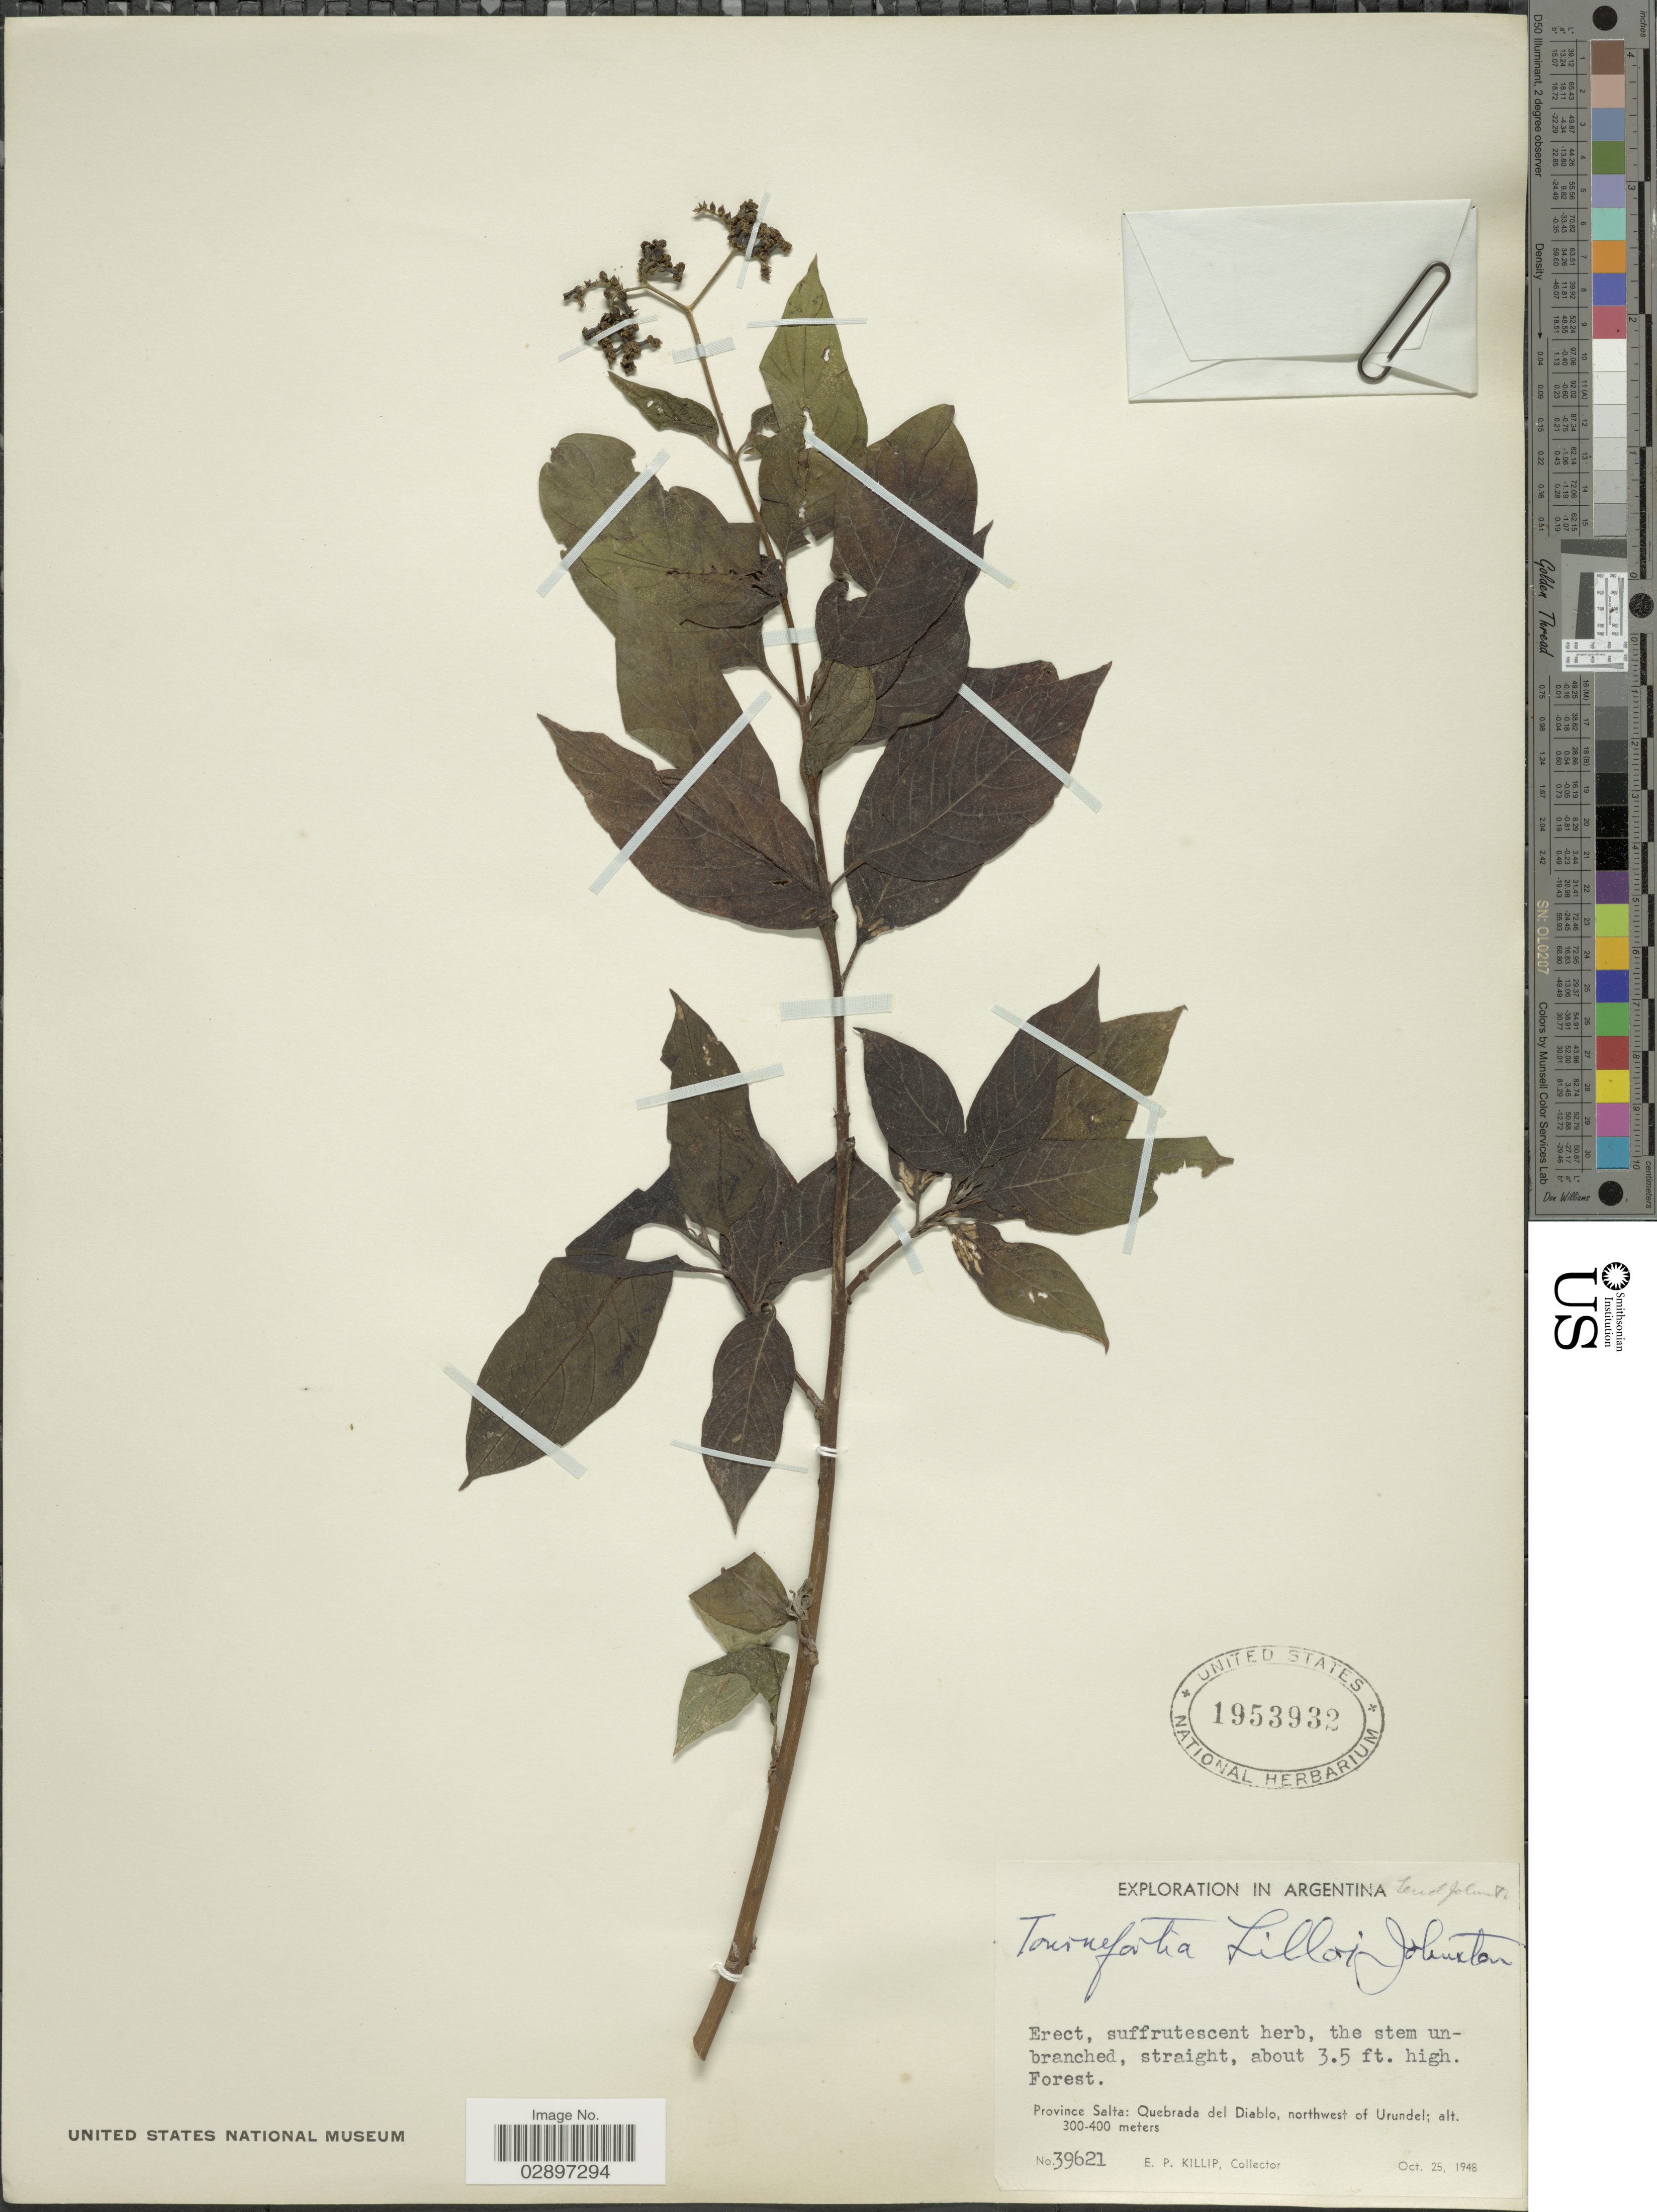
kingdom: Plantae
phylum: Tracheophyta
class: Magnoliopsida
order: Boraginales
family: Heliotropiaceae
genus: Tournefortia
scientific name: Tournefortia lilloi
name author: I.M. Johnst.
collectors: E. P. Killip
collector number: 39621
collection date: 1948-10-25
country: Argentina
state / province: Salta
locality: Province Salta: Quebrada del Diablo, northwest of Urundel.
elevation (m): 300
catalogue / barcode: US 1953932